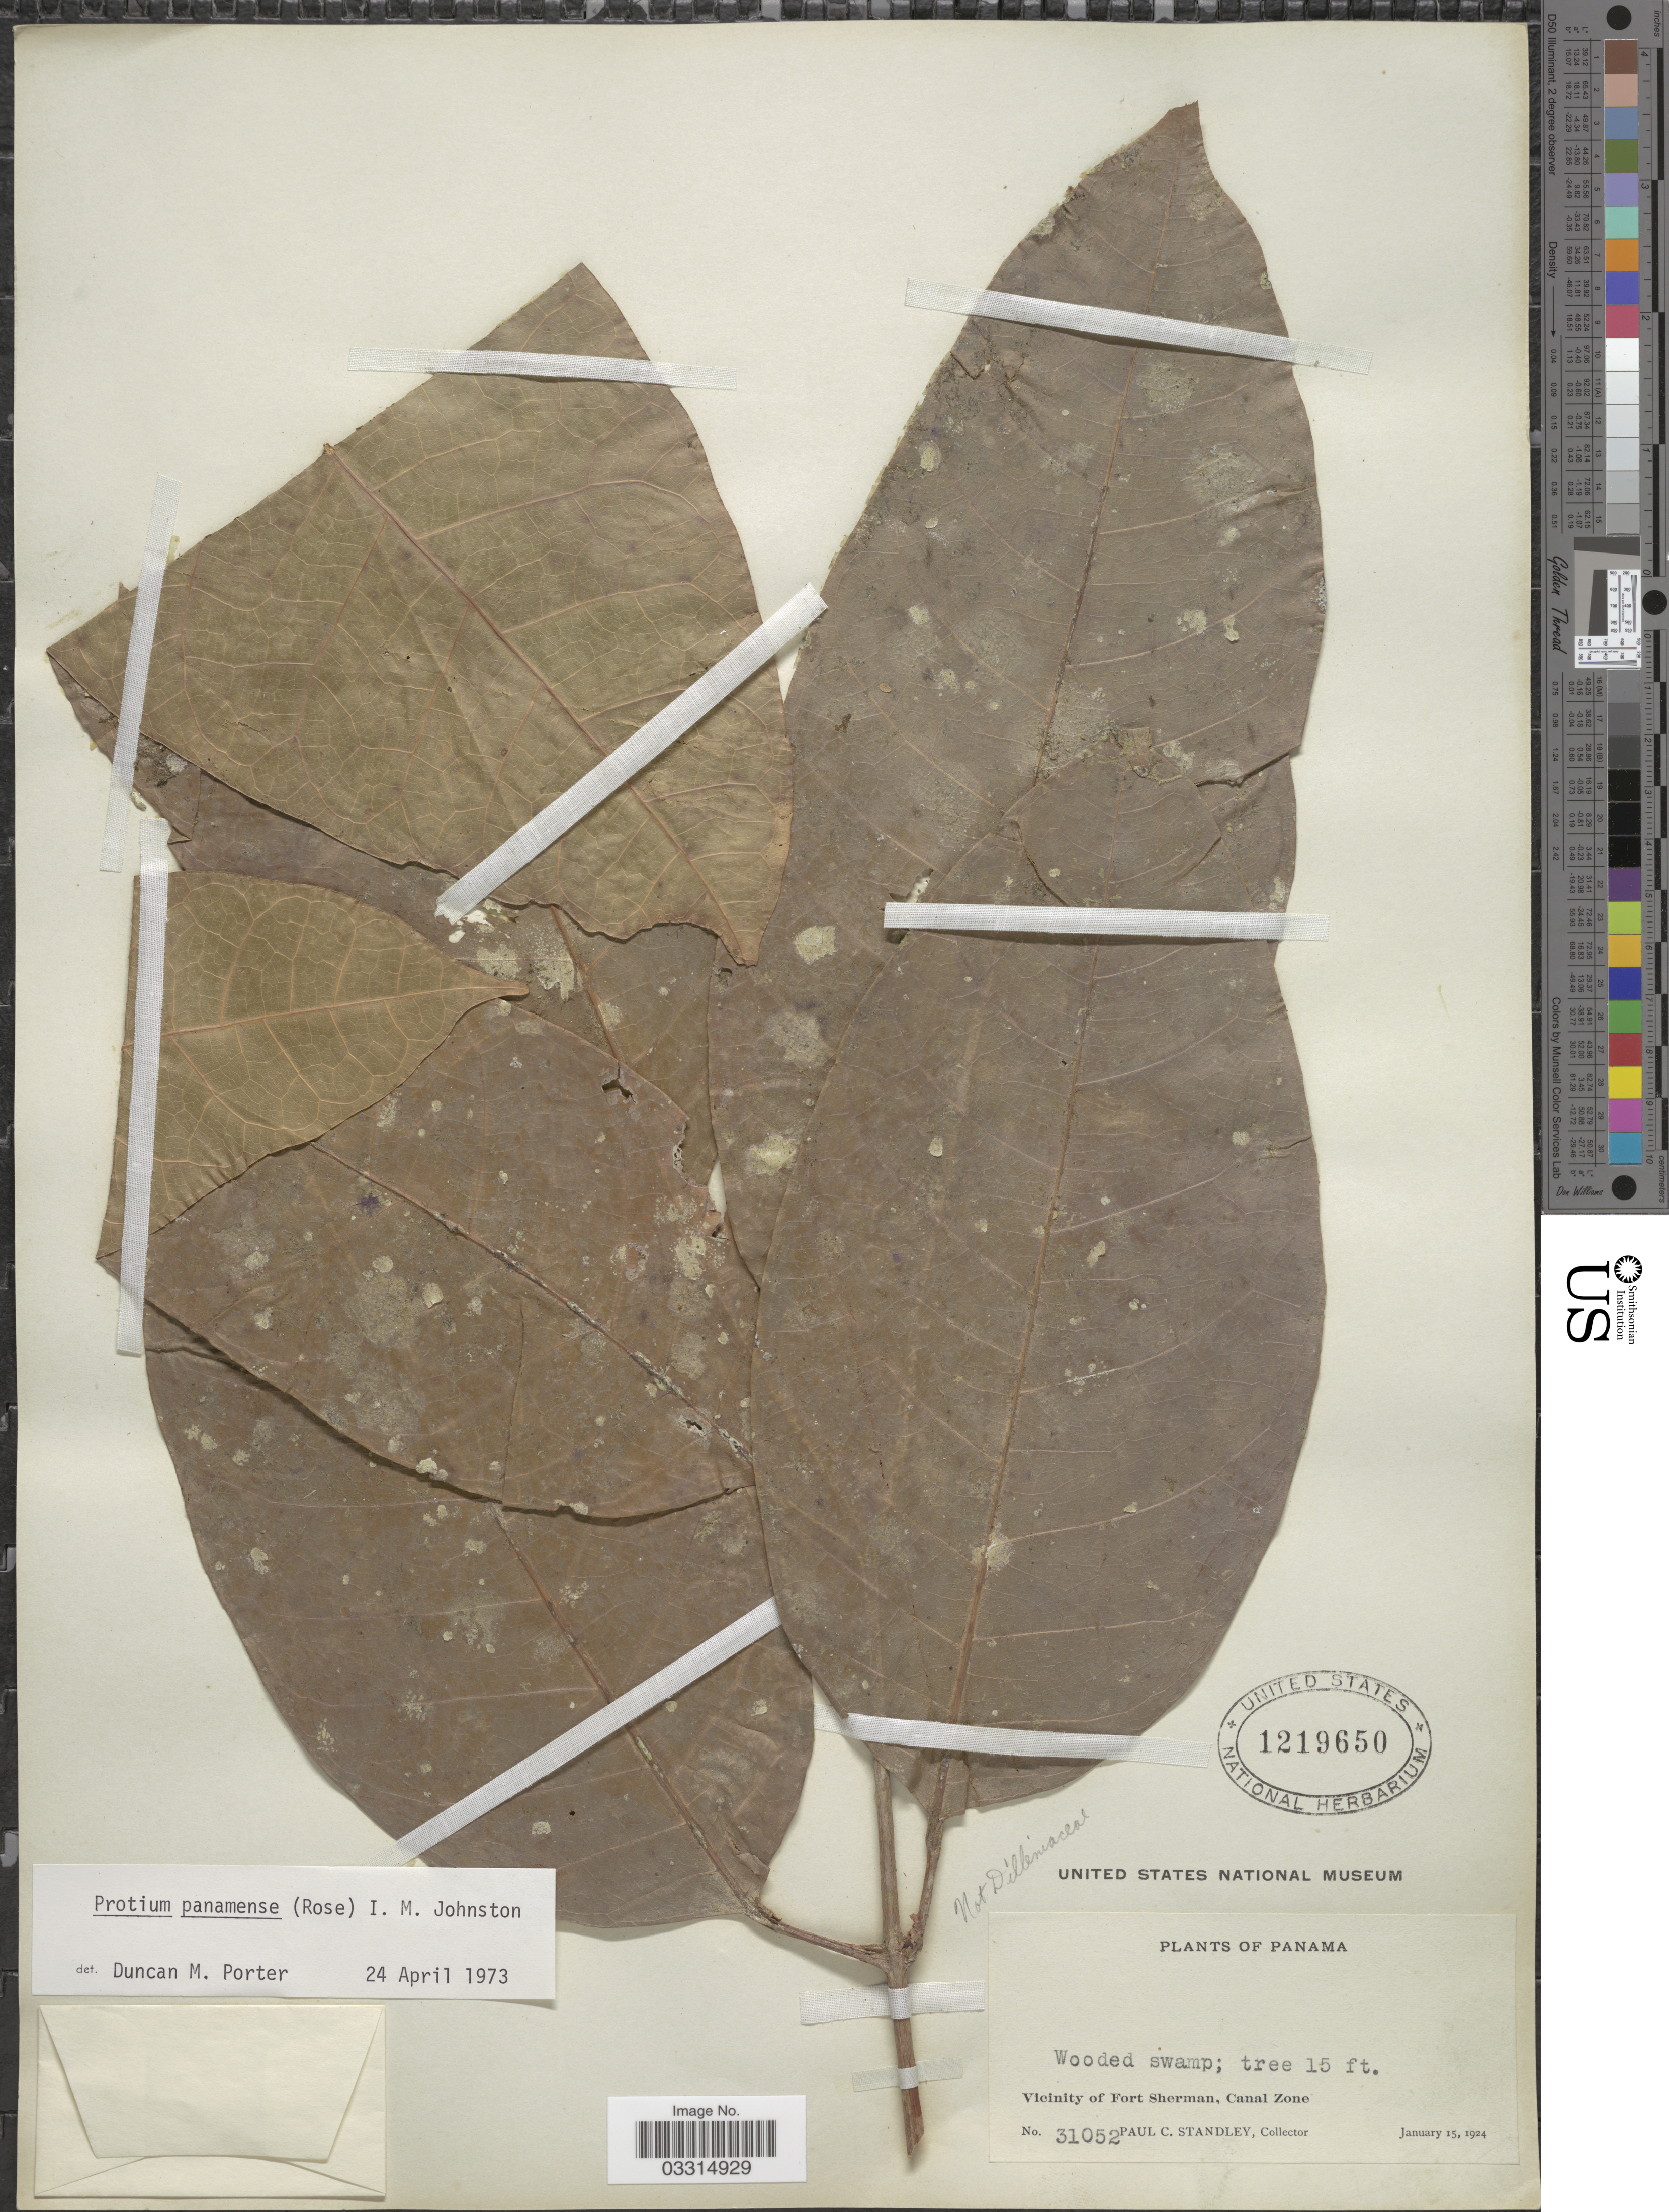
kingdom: Plantae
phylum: Tracheophyta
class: Magnoliopsida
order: Sapindales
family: Burseraceae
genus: Protium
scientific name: Protium panamense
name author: (Rose) I.M. Johnst.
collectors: P. C. Standley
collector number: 31052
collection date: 1924-01-15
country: Panama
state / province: Colón / Panamá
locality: Vicinity of Fort Sherman, Canal Zone.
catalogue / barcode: US 1219650